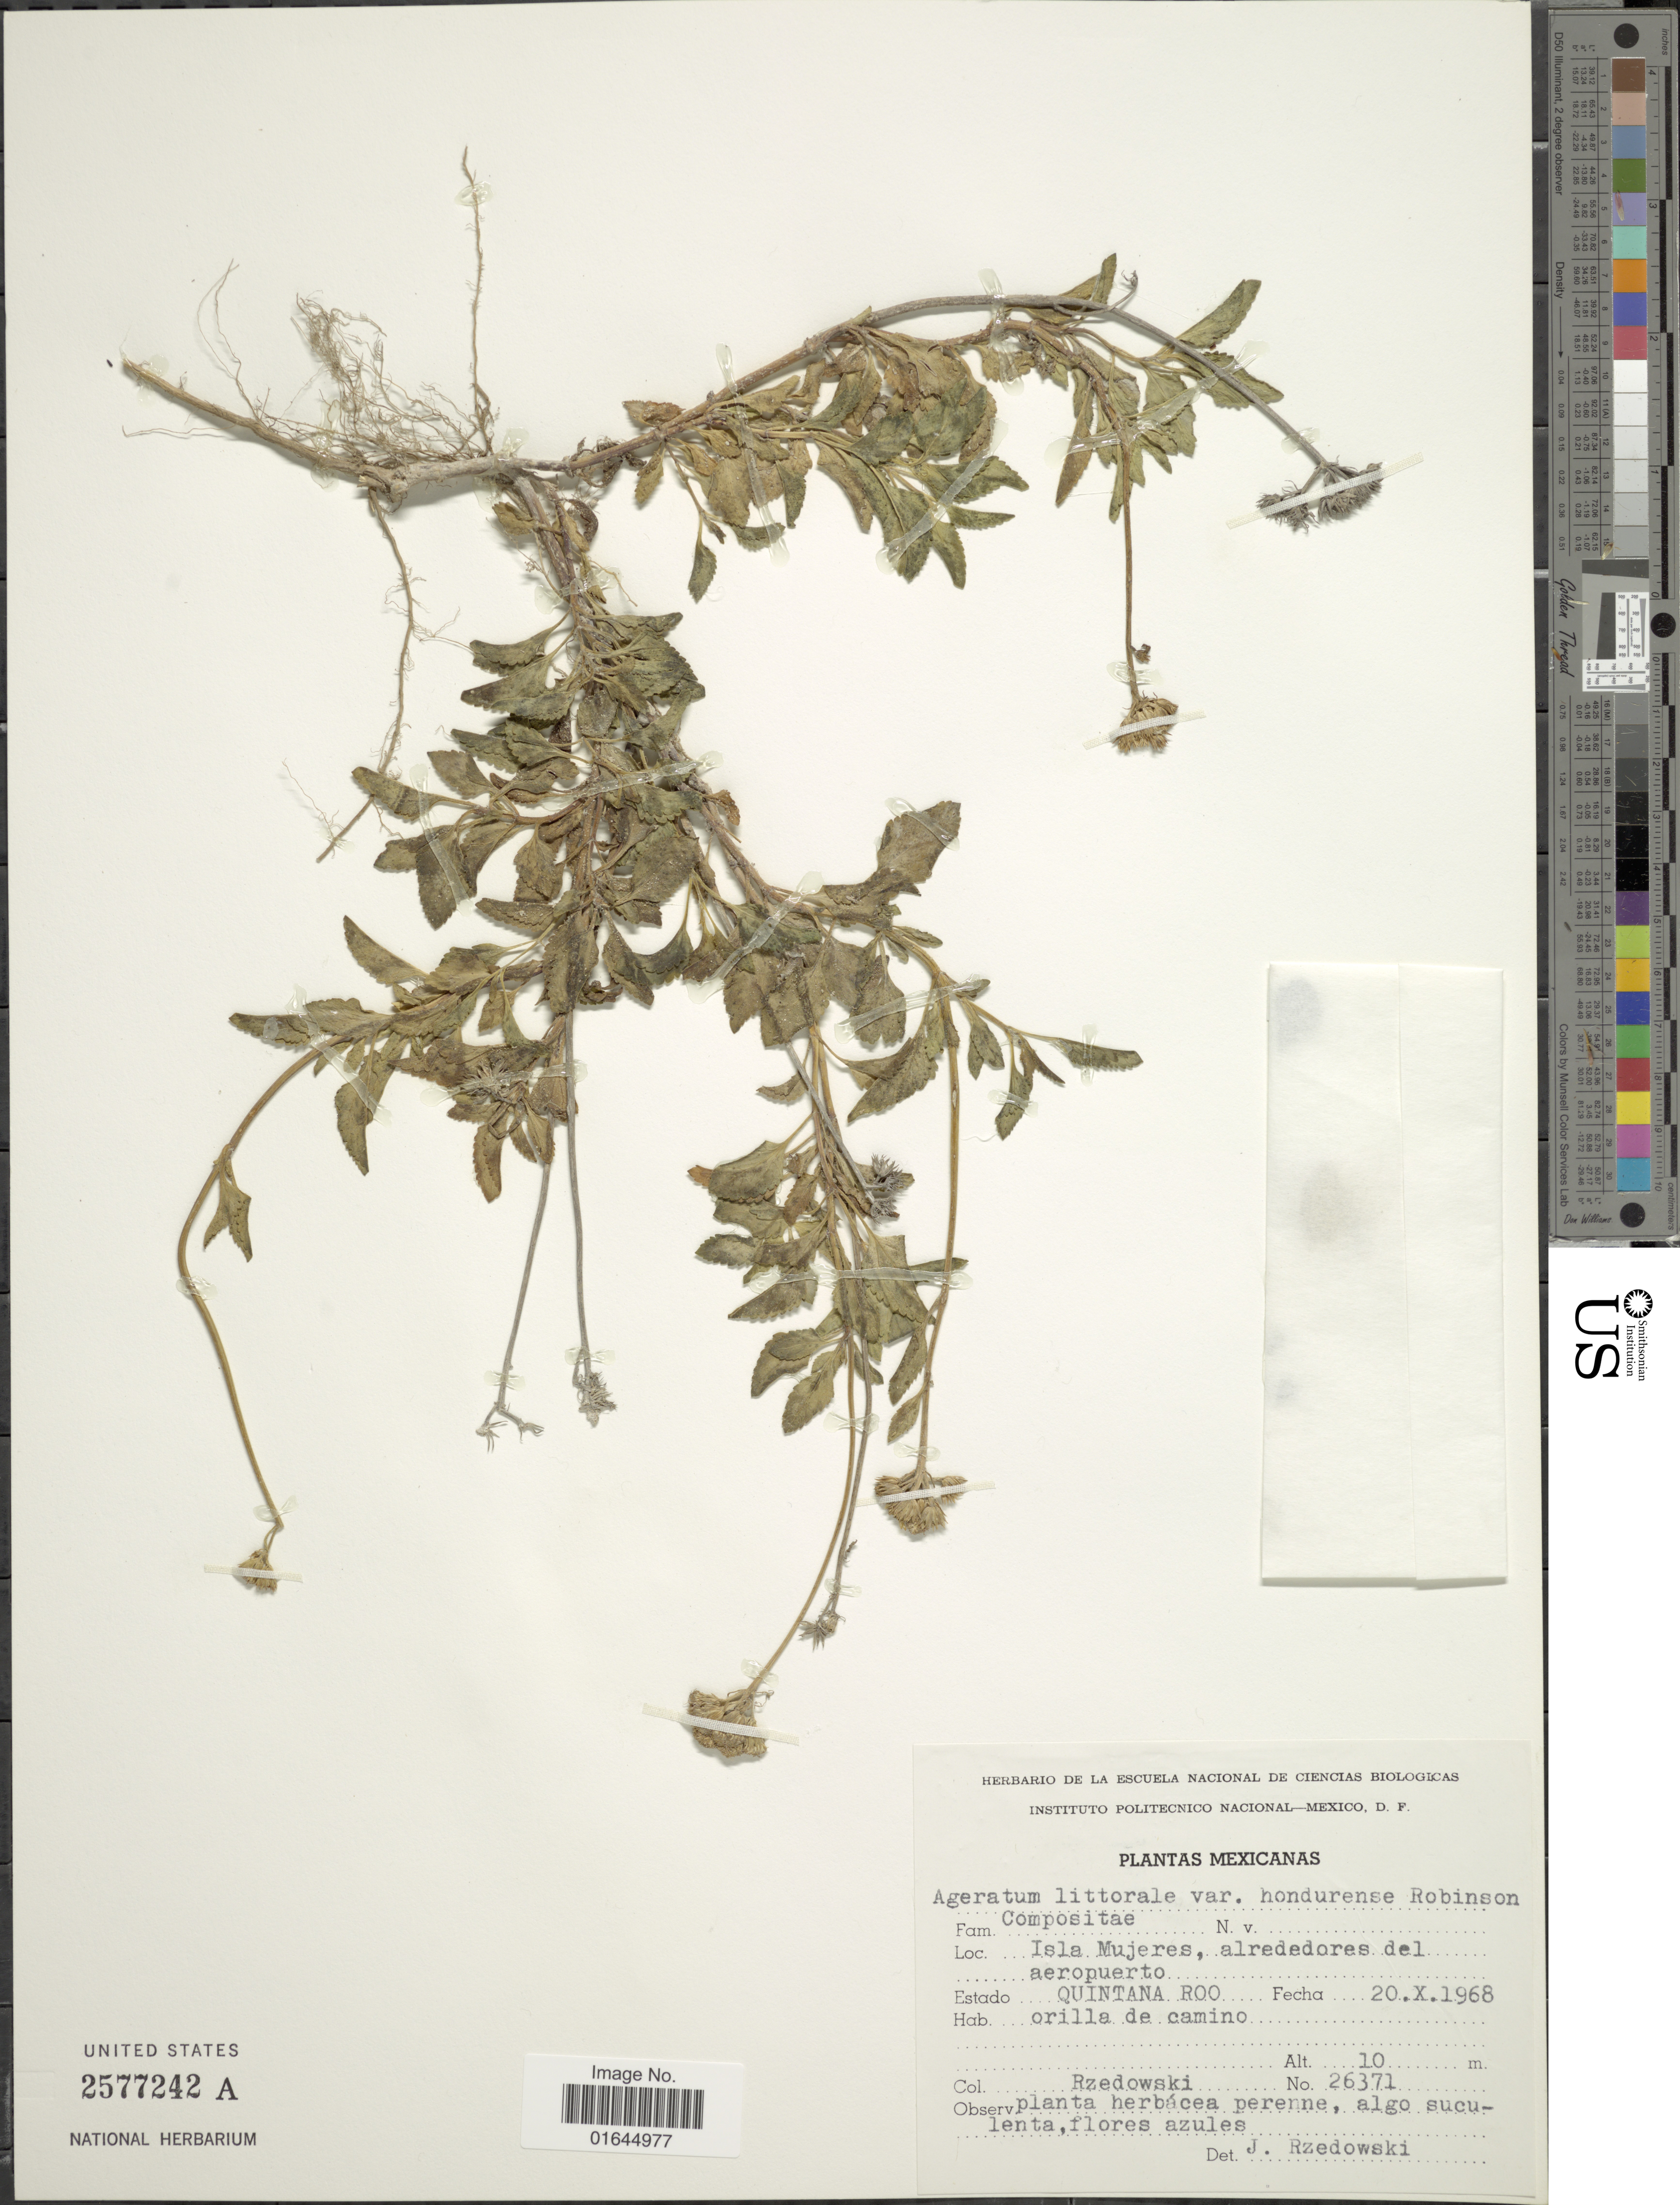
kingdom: Plantae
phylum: Tracheophyta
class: Magnoliopsida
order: Asterales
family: Asteraceae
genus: Ageratum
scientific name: Ageratum littorale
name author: A. Gray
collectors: Rzedowski, --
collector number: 26371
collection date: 1967-10-20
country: Mexico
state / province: Quintana Roo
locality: Isla Mujeres, alrededores del aeropuerto, Estado: Quintana Roo.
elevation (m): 10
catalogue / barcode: US 2577242A